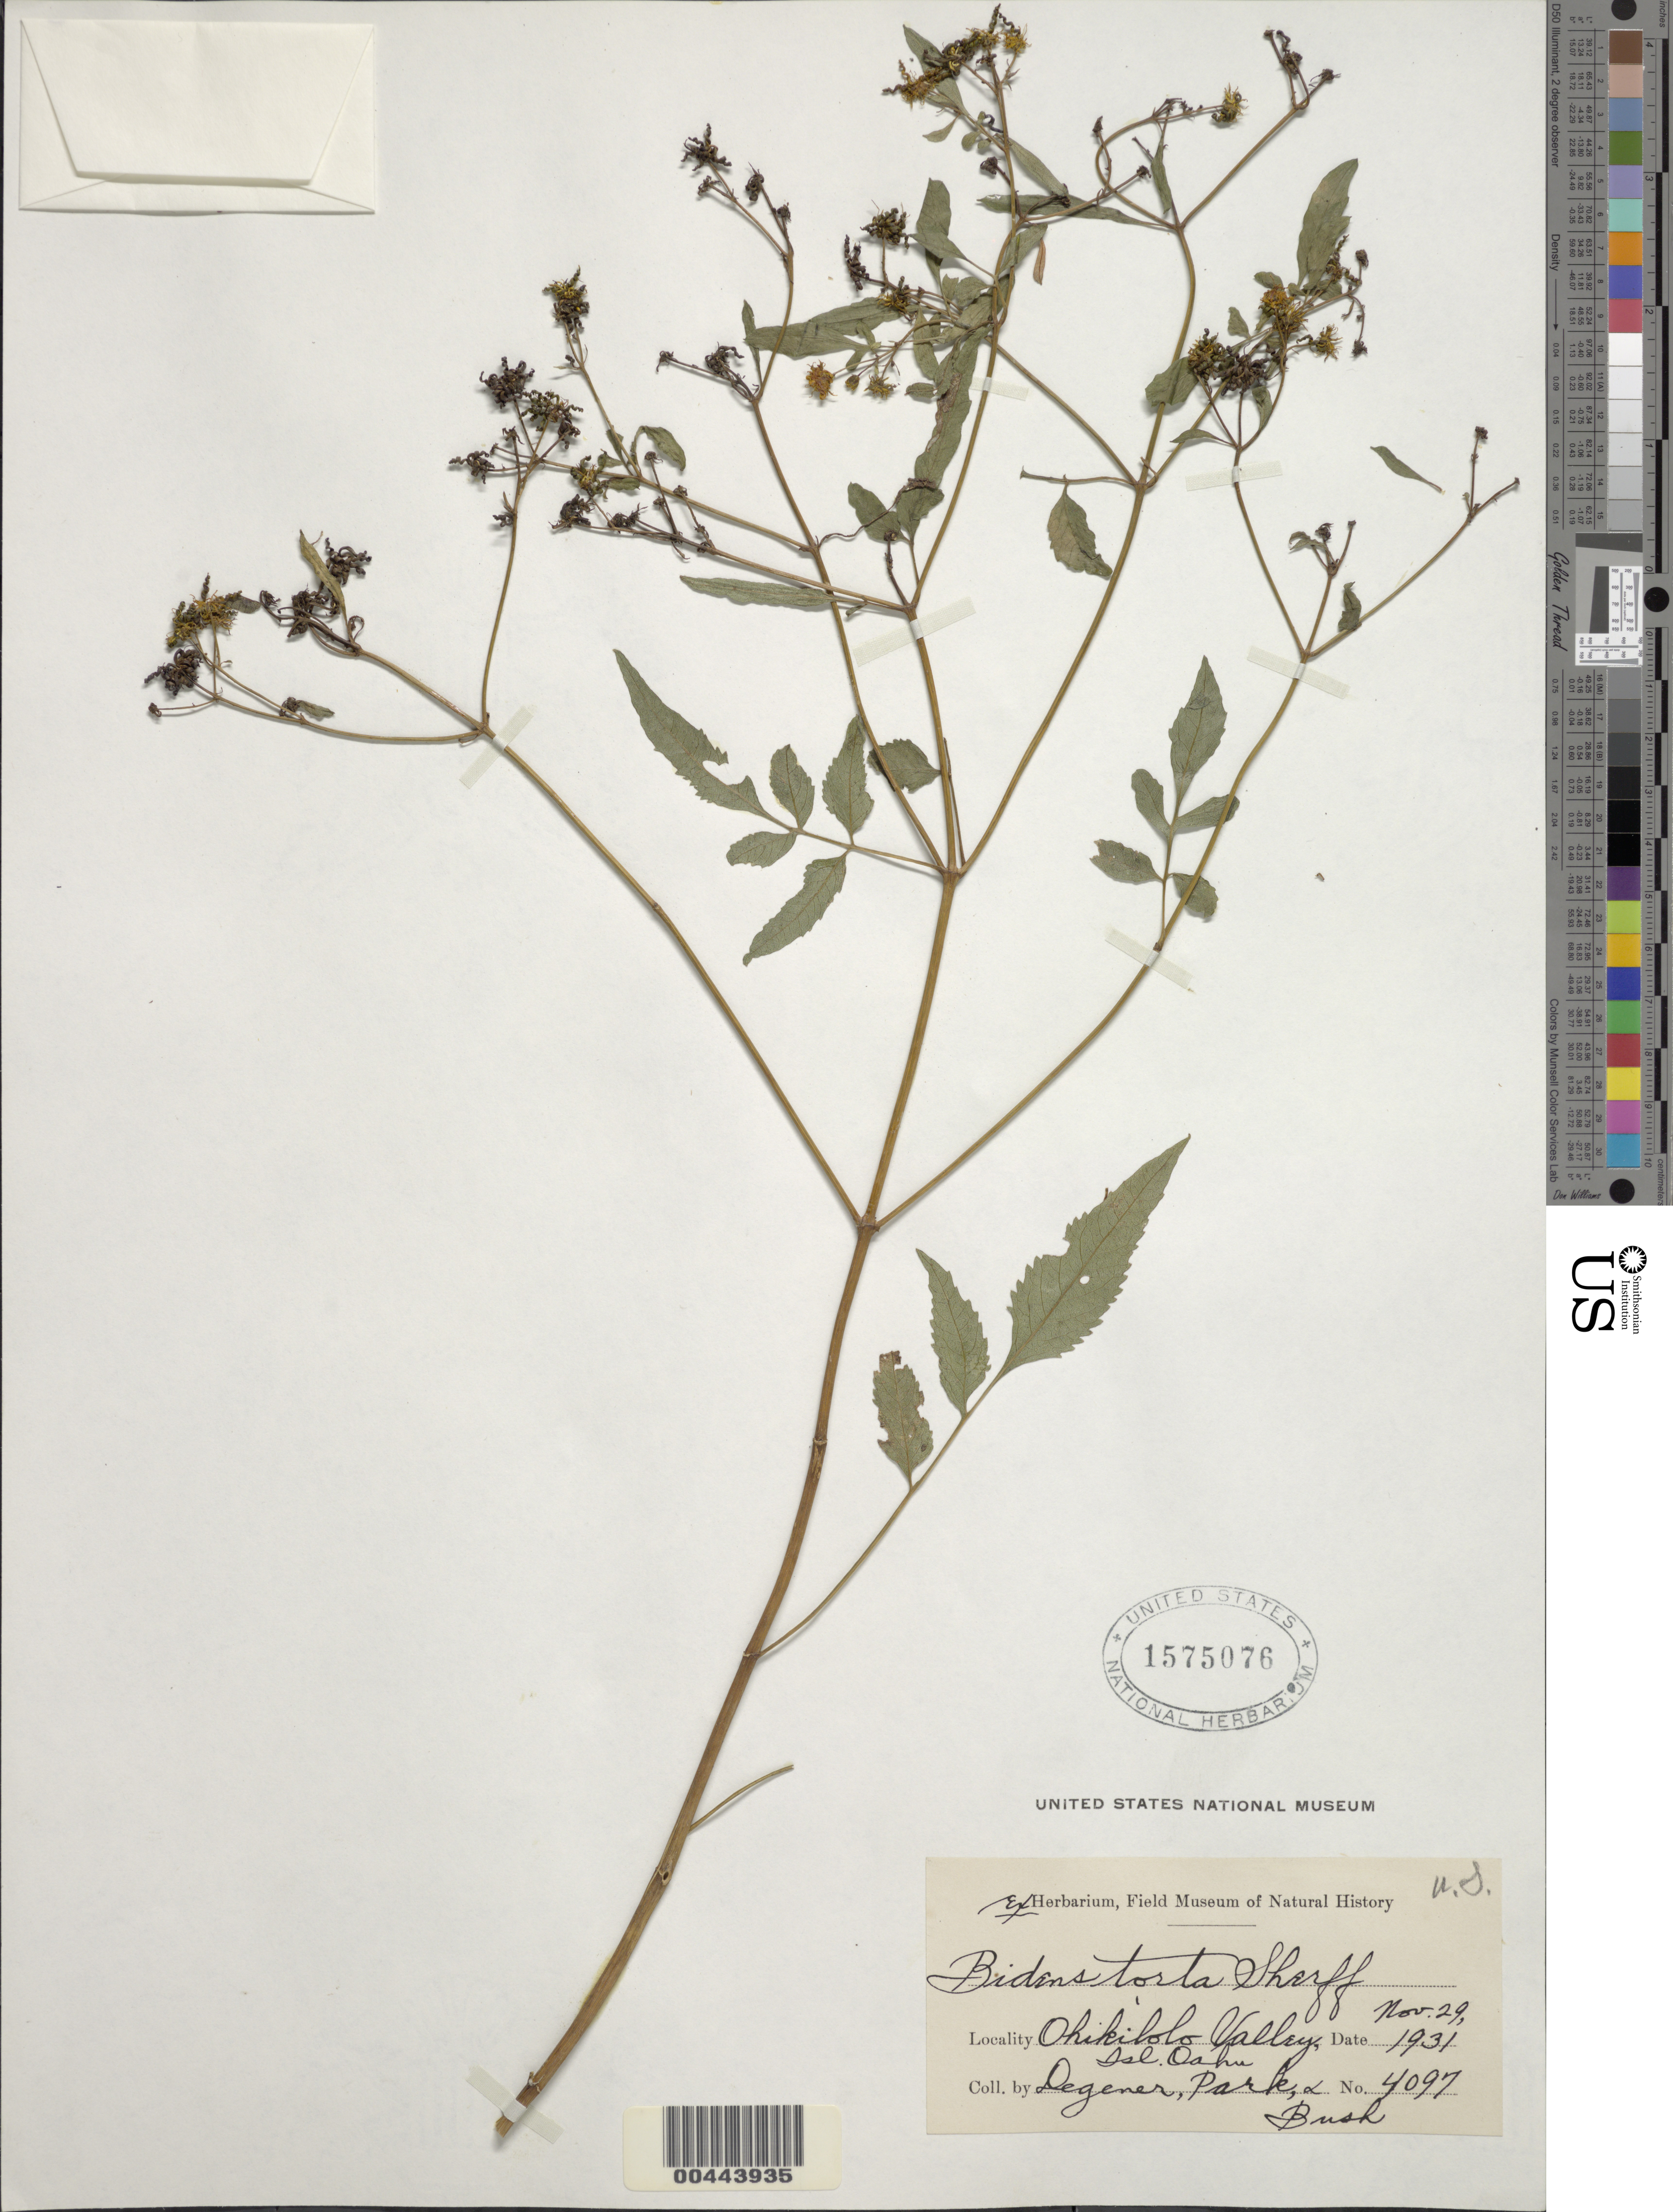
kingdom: Plantae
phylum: Tracheophyta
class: Magnoliopsida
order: Asterales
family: Asteraceae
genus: Bidens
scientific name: Bidens torta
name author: Sherff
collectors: O. Degener, Park & B. F. Bush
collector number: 4097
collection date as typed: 29 Nov 1931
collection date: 1931-11-29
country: United States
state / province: Hawaii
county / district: Honolulu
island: Oahu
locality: Ohikilolo Valley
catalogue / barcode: US 1575076